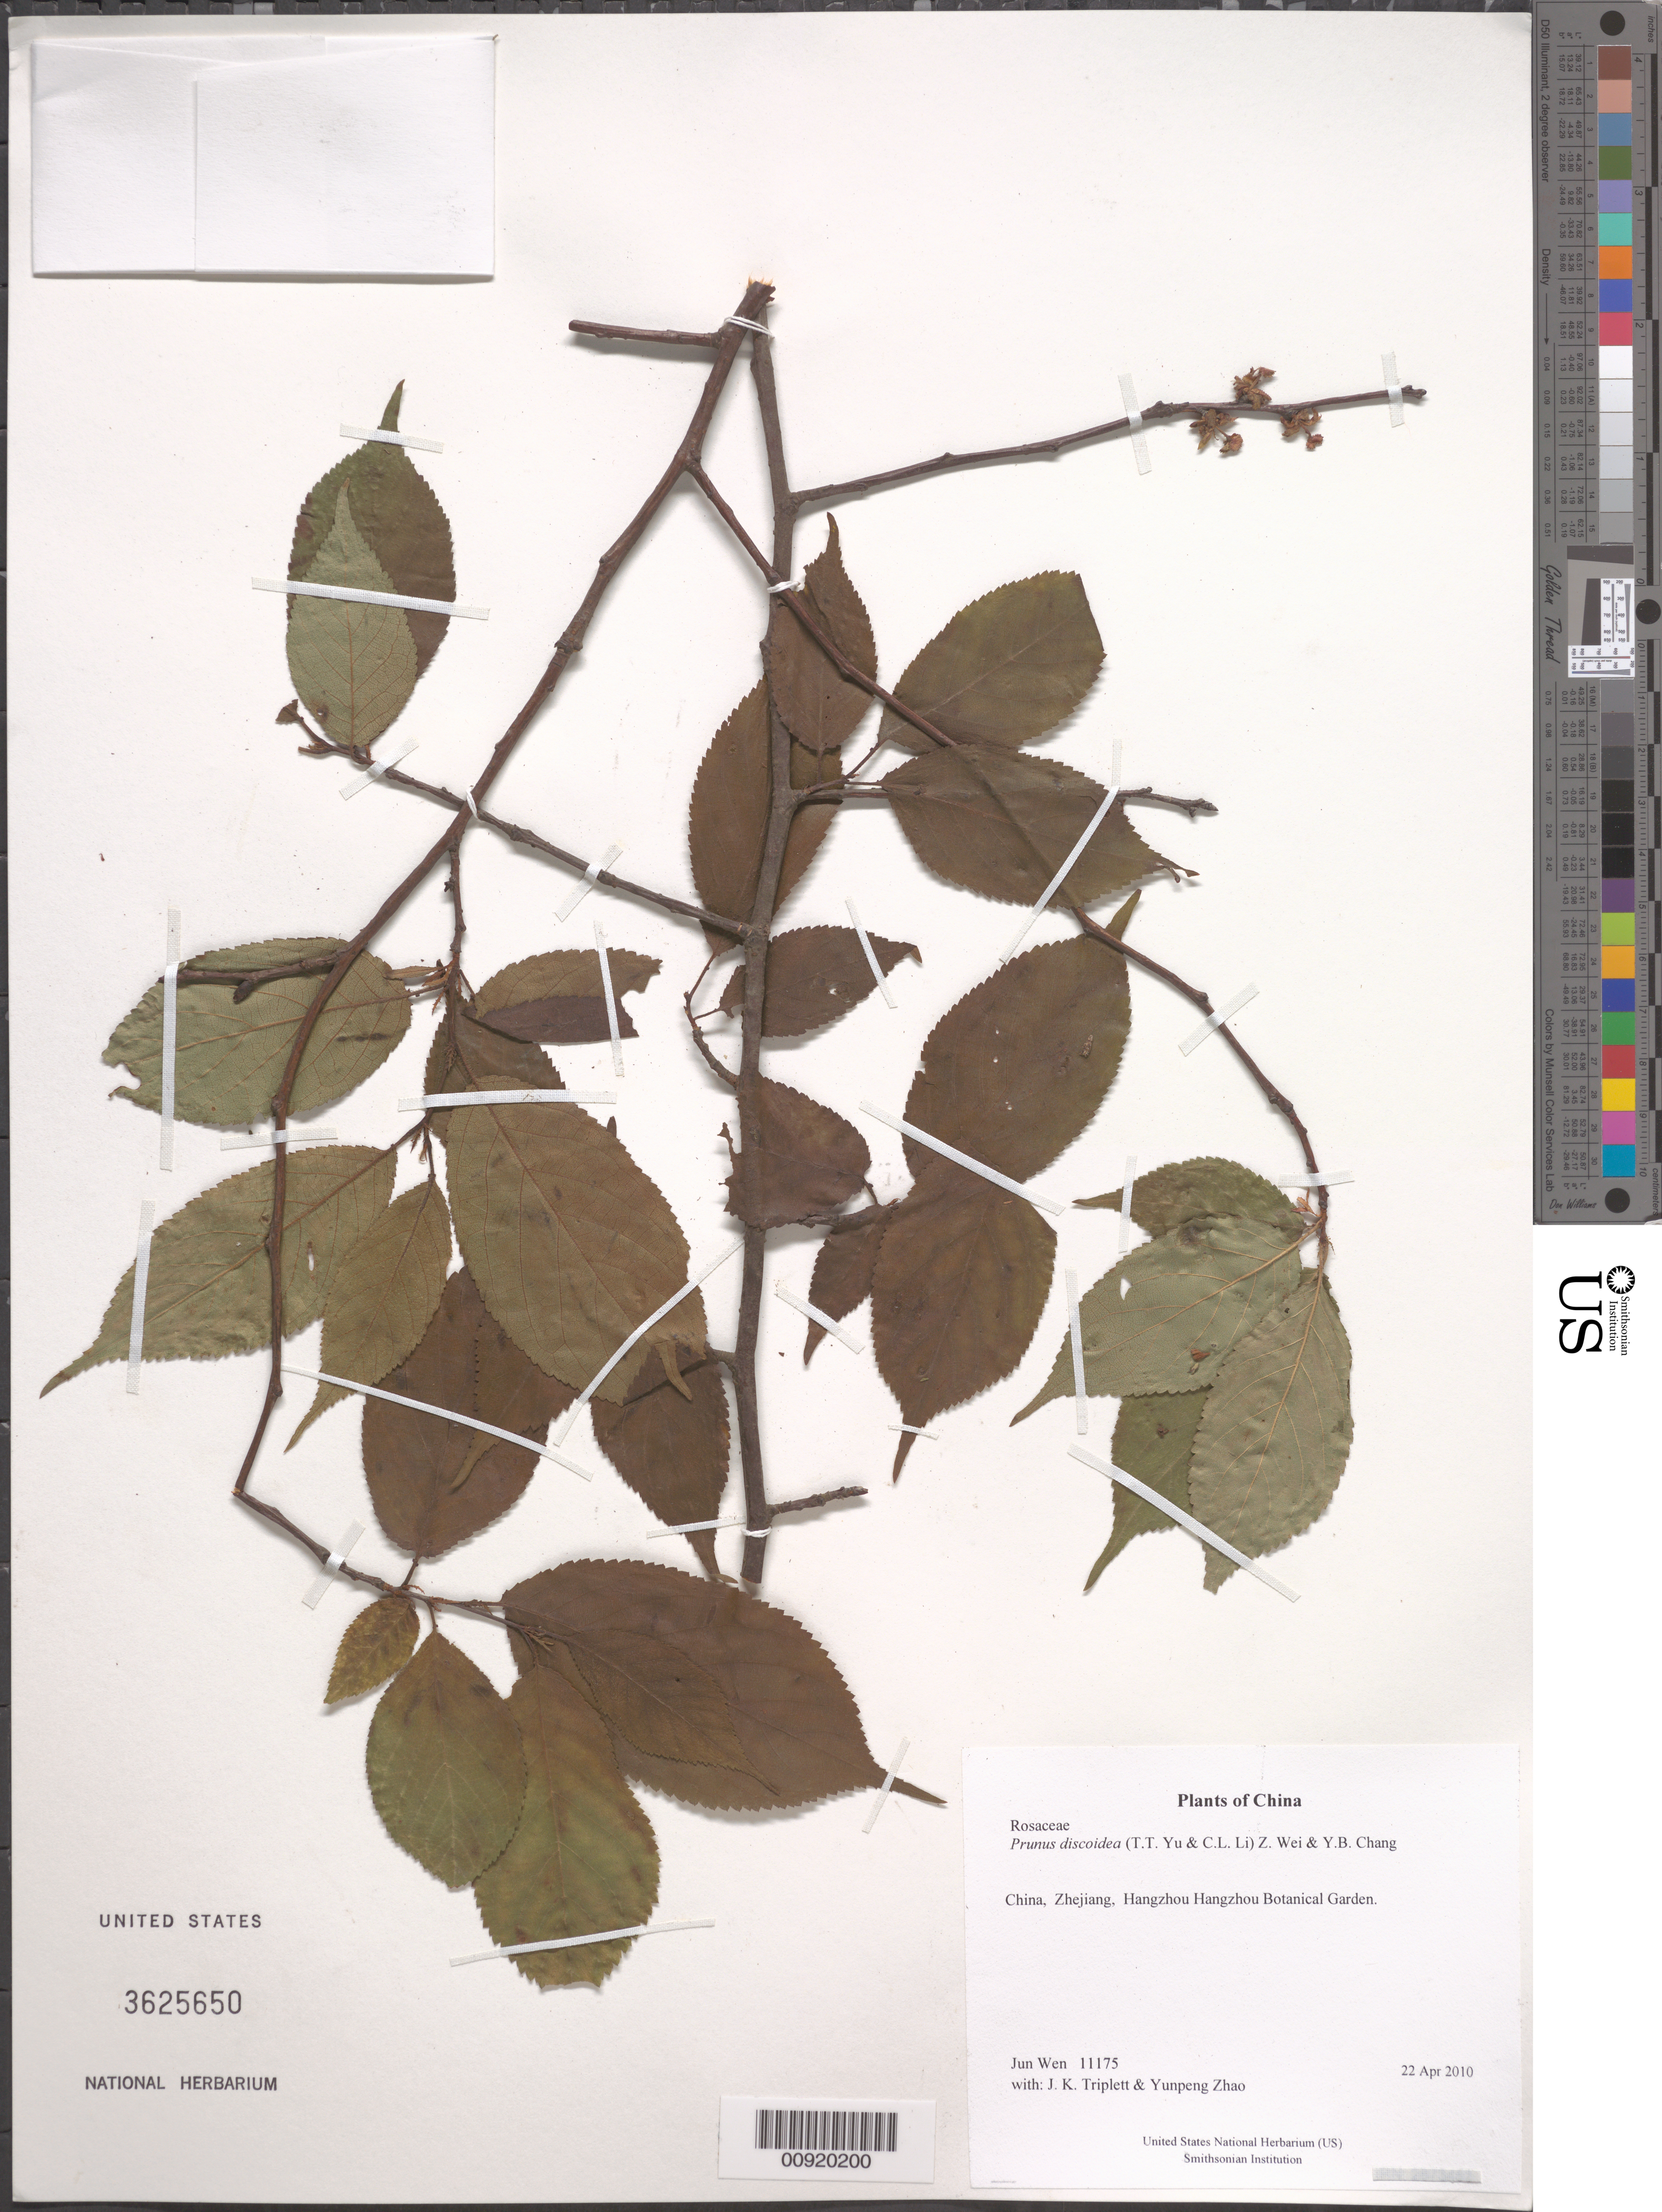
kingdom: Plantae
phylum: Tracheophyta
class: Magnoliopsida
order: Rosales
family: Rosaceae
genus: Prunus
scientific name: Prunus discoidea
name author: (T.T. Yu & C.L. Li) Z. Wei & Y.B. Chang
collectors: J. Wen, J. K. Triplett & Yunpeng Zhao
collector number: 11175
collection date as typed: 22 Apr 2010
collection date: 2010-04-22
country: China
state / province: Zhejiang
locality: Hangzhou Hangzhou Botanical Garden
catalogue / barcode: US 3625650